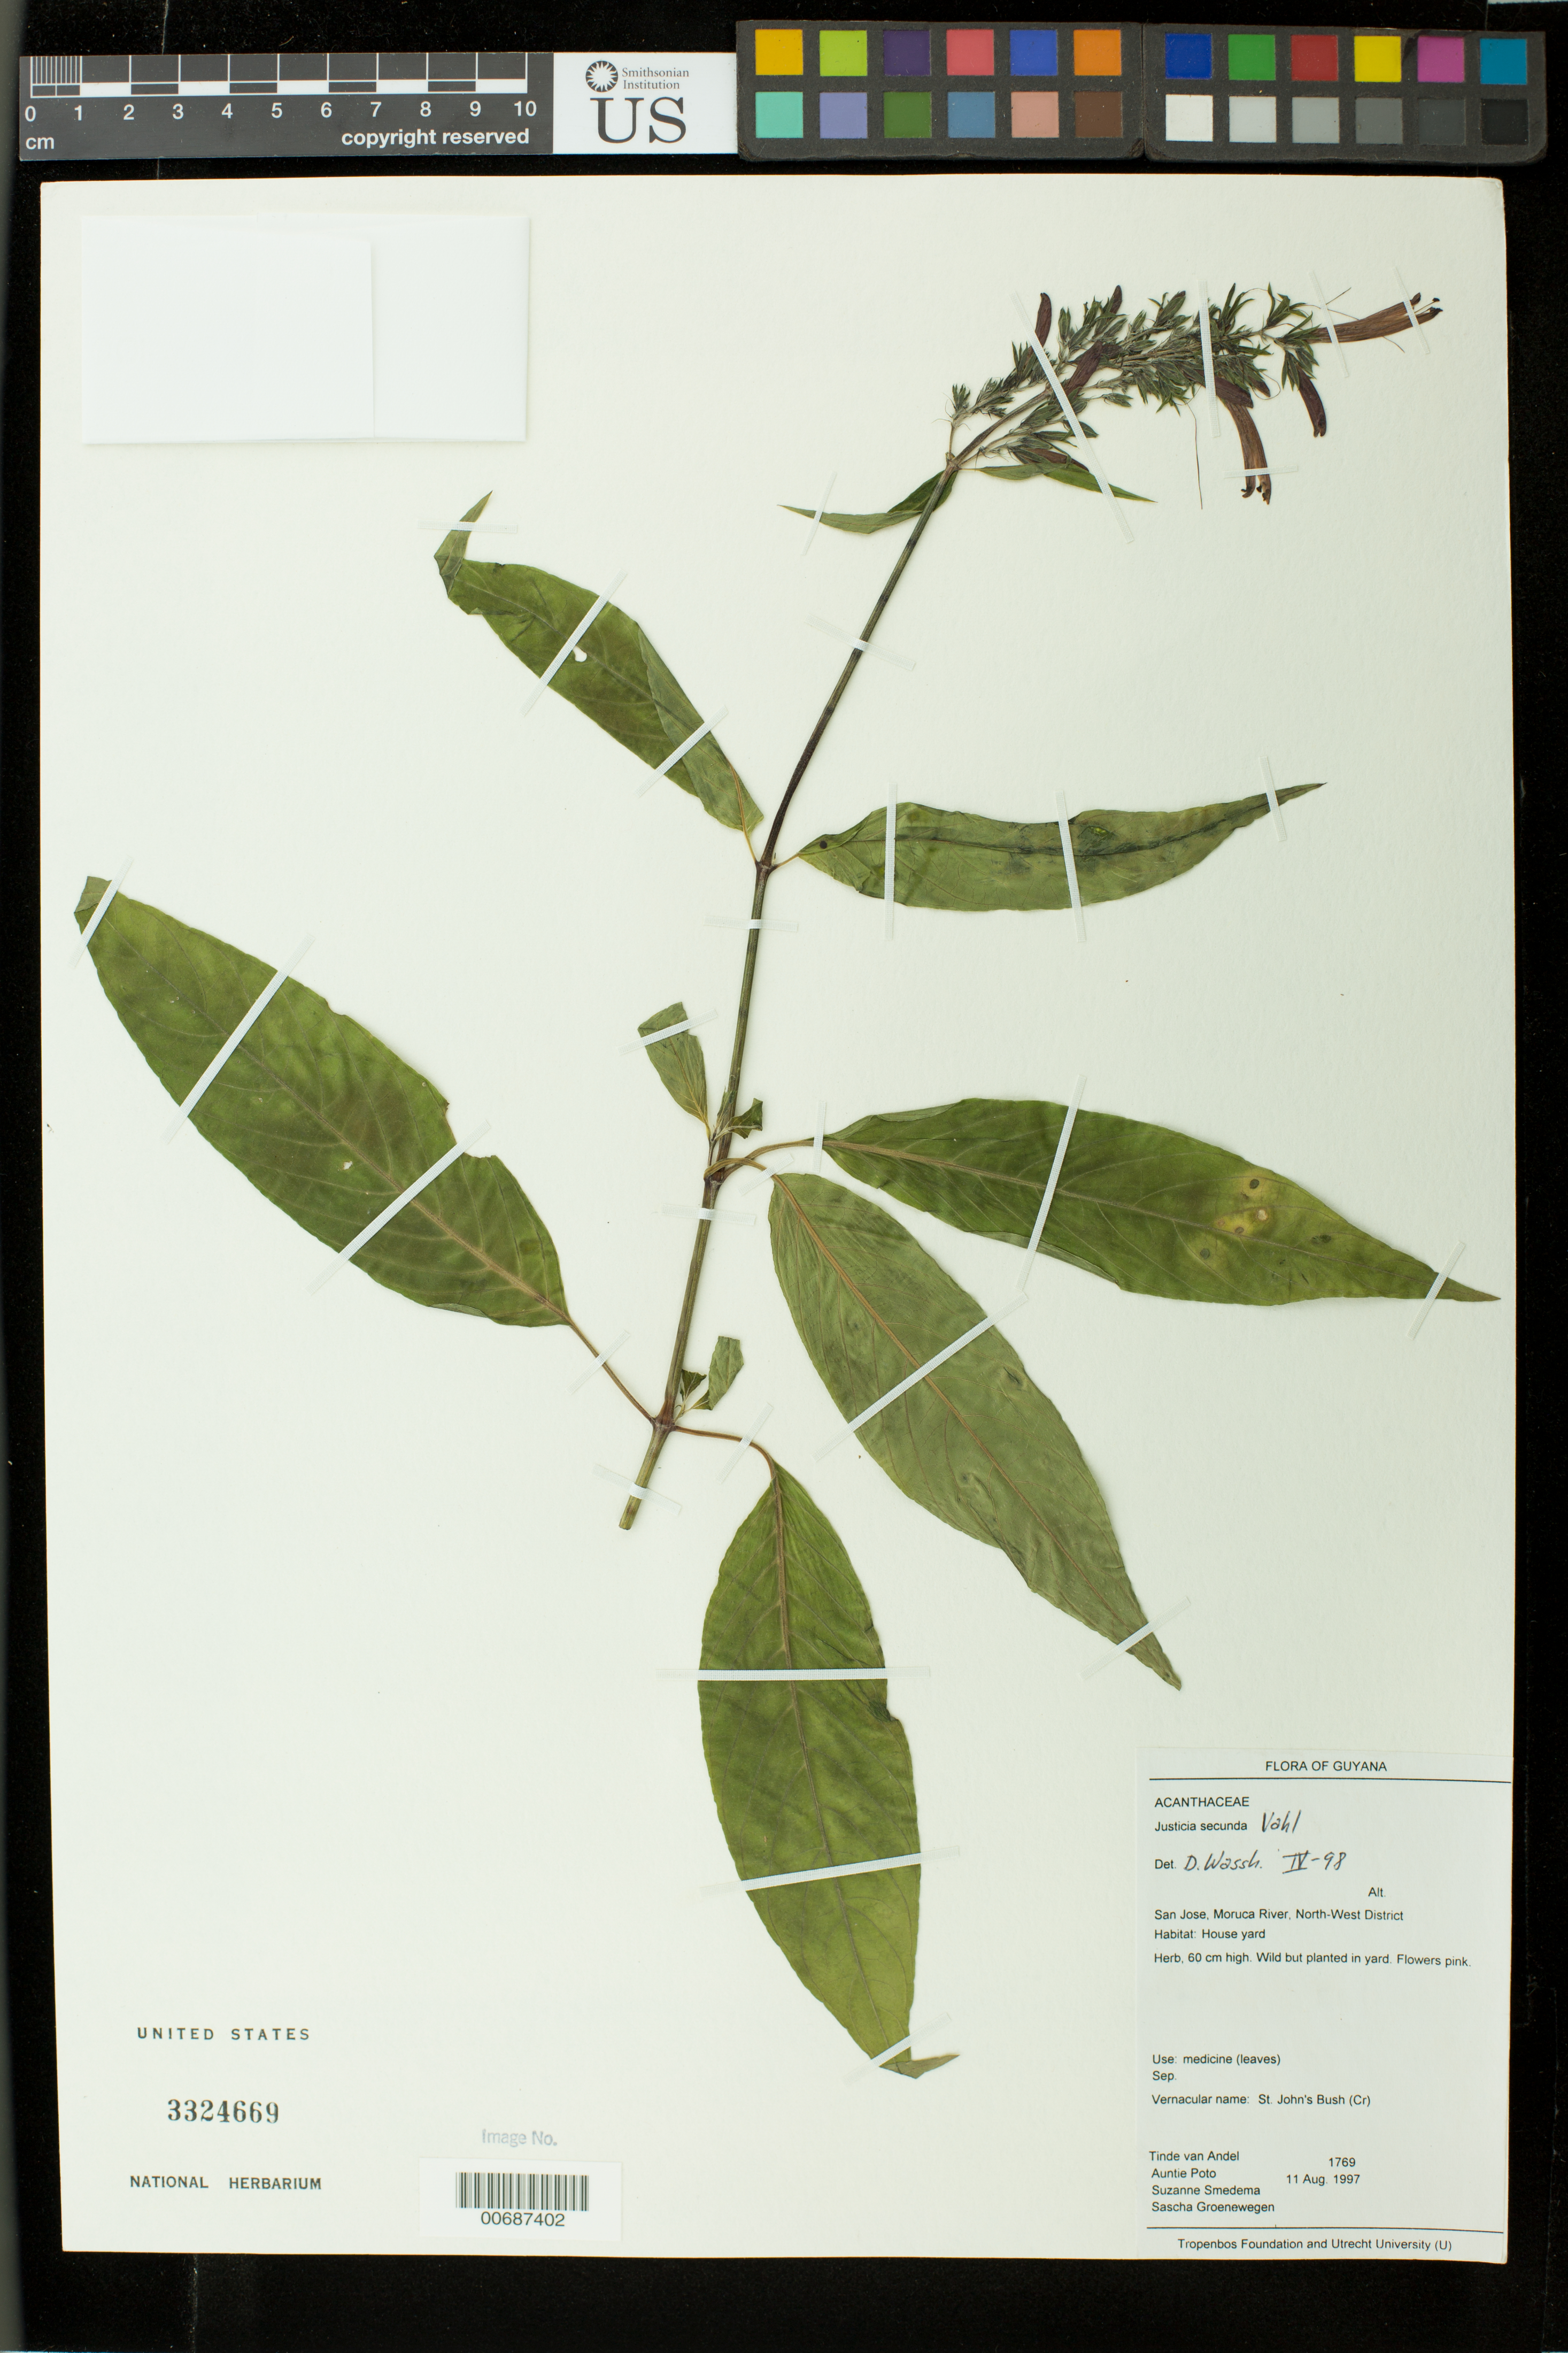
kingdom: Plantae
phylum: Tracheophyta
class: Magnoliopsida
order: Lamiales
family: Acanthaceae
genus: Justicia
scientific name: Justicia secunda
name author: Vahl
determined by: Wasshausen, Dieter C., (BOT), Smithsonian Institution - National Museum of Natural History (UNITED STATES)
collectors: T. R. van Andel, A. Poto, S. Smedema & S. Groenewegen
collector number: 1769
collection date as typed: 11-Aug-97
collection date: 1997-08-11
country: Guyana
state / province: Barima-Waini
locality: San Jose [?], Moruca River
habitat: House yard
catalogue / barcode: US 3324669